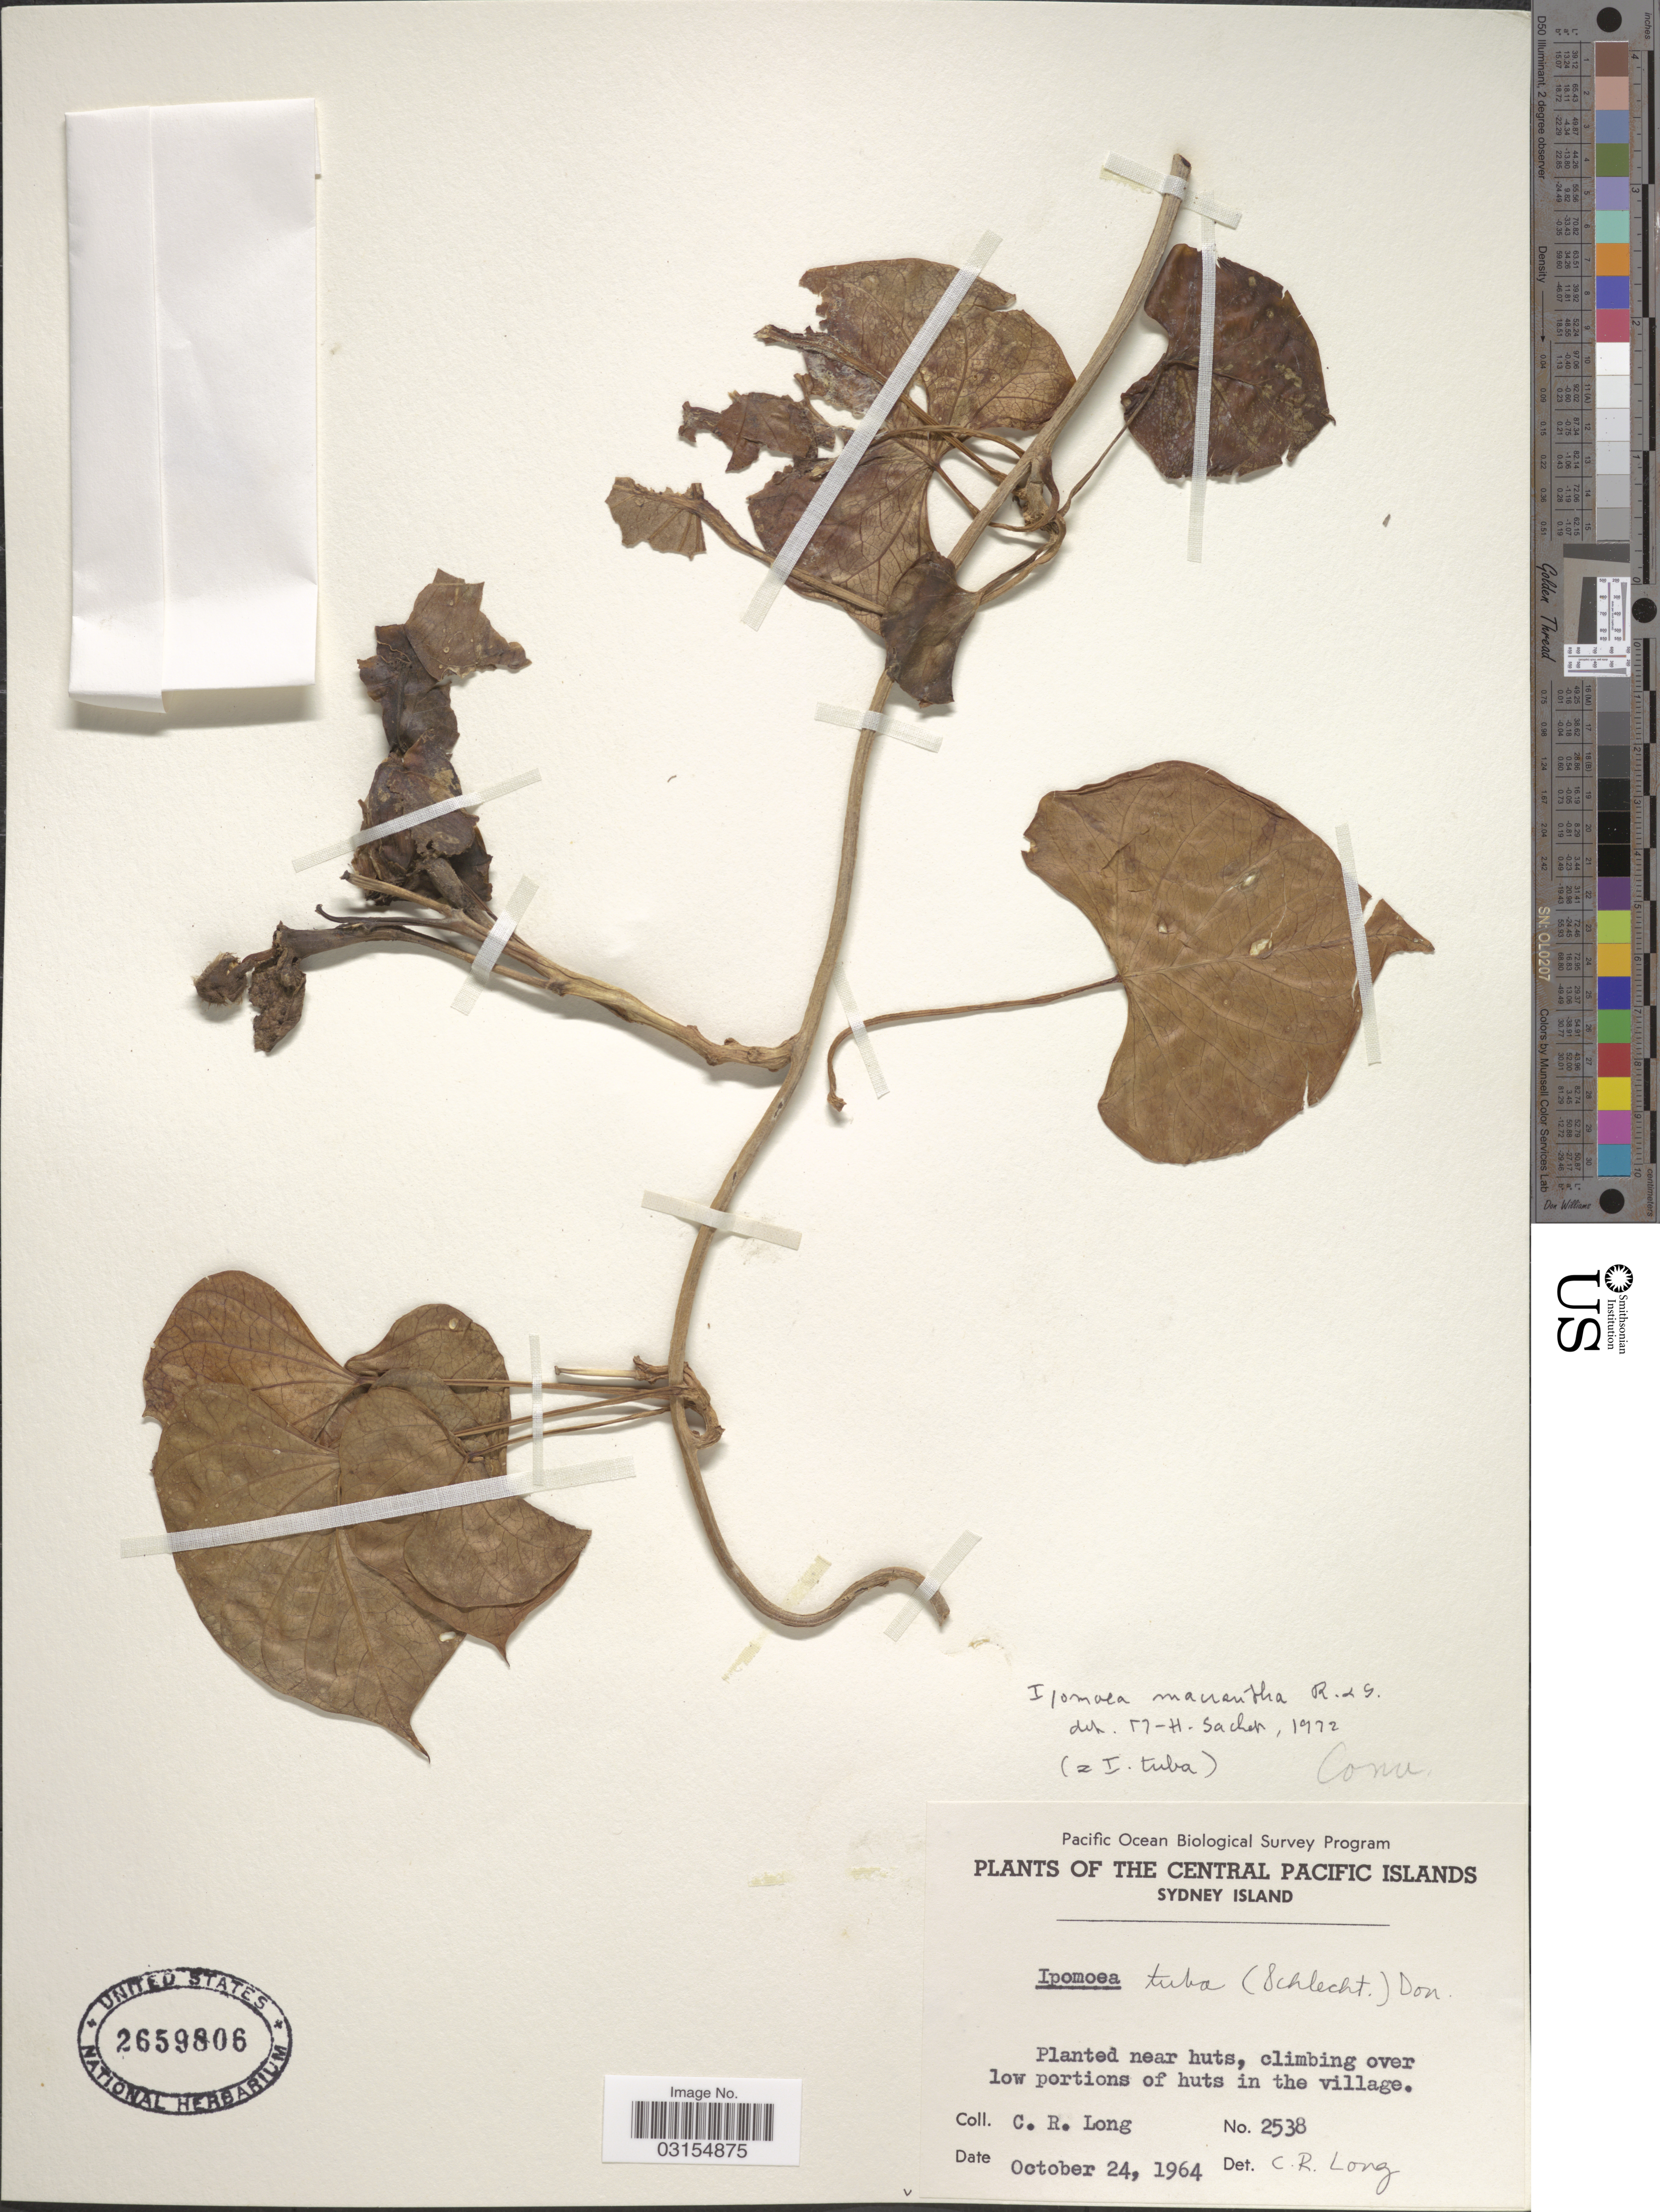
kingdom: Plantae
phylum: Tracheophyta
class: Magnoliopsida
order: Solanales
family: Convolvulaceae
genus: Ipomoea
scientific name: Ipomoea violacea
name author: L.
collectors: C. R. Long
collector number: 2538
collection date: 1964-10-24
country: Kiribati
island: Manra [Sydney] Island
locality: The Central Pacific Islands. Sydney Island. Climbing over low portions of huts in the village.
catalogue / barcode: US 2659806